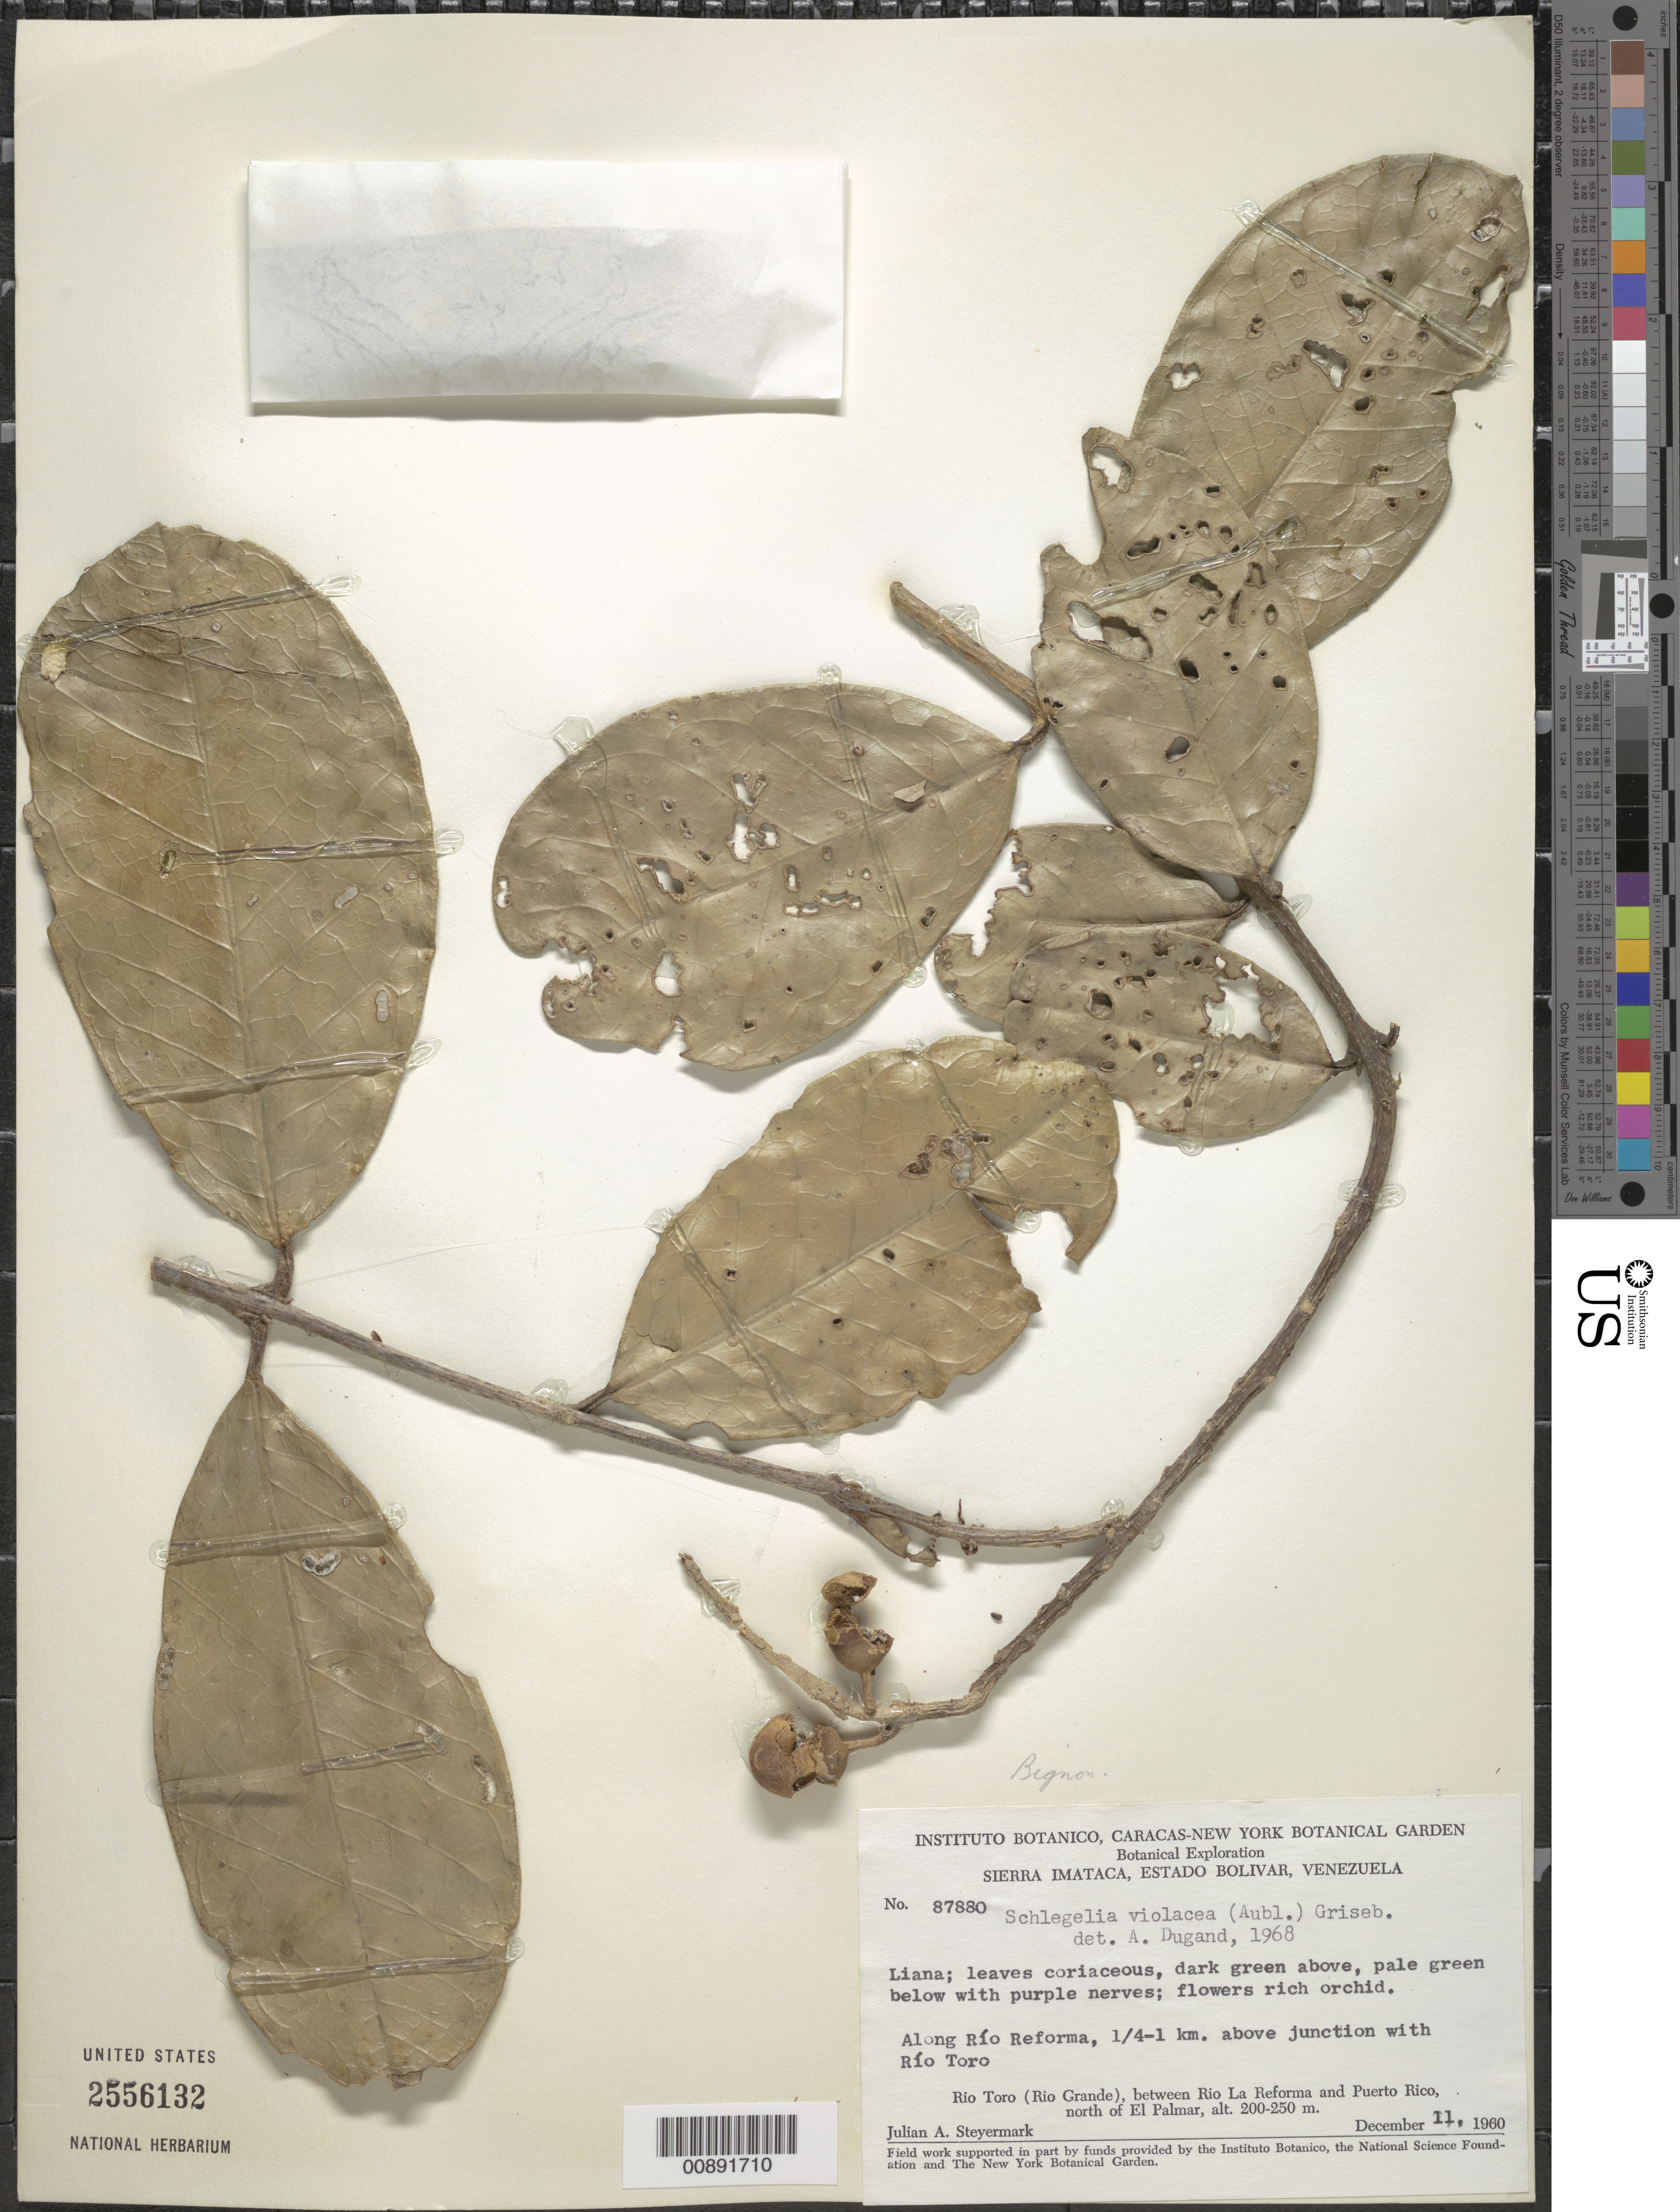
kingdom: Plantae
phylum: Tracheophyta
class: Magnoliopsida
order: Lamiales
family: Schlegeliaceae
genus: Schlegelia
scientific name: Schlegelia violacea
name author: (Aubl.) Griseb.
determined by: Dugand, A.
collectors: J. Steyermark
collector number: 87880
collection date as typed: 11-Dec-60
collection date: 1960-12-11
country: Venezuela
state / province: Bolívar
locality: Río Reforma, 0.25-1 km above junction with Río Toro (Río Grande), between Río La Reforma and Puerto Rico, N of El Palmar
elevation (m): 200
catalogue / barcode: US 2556132